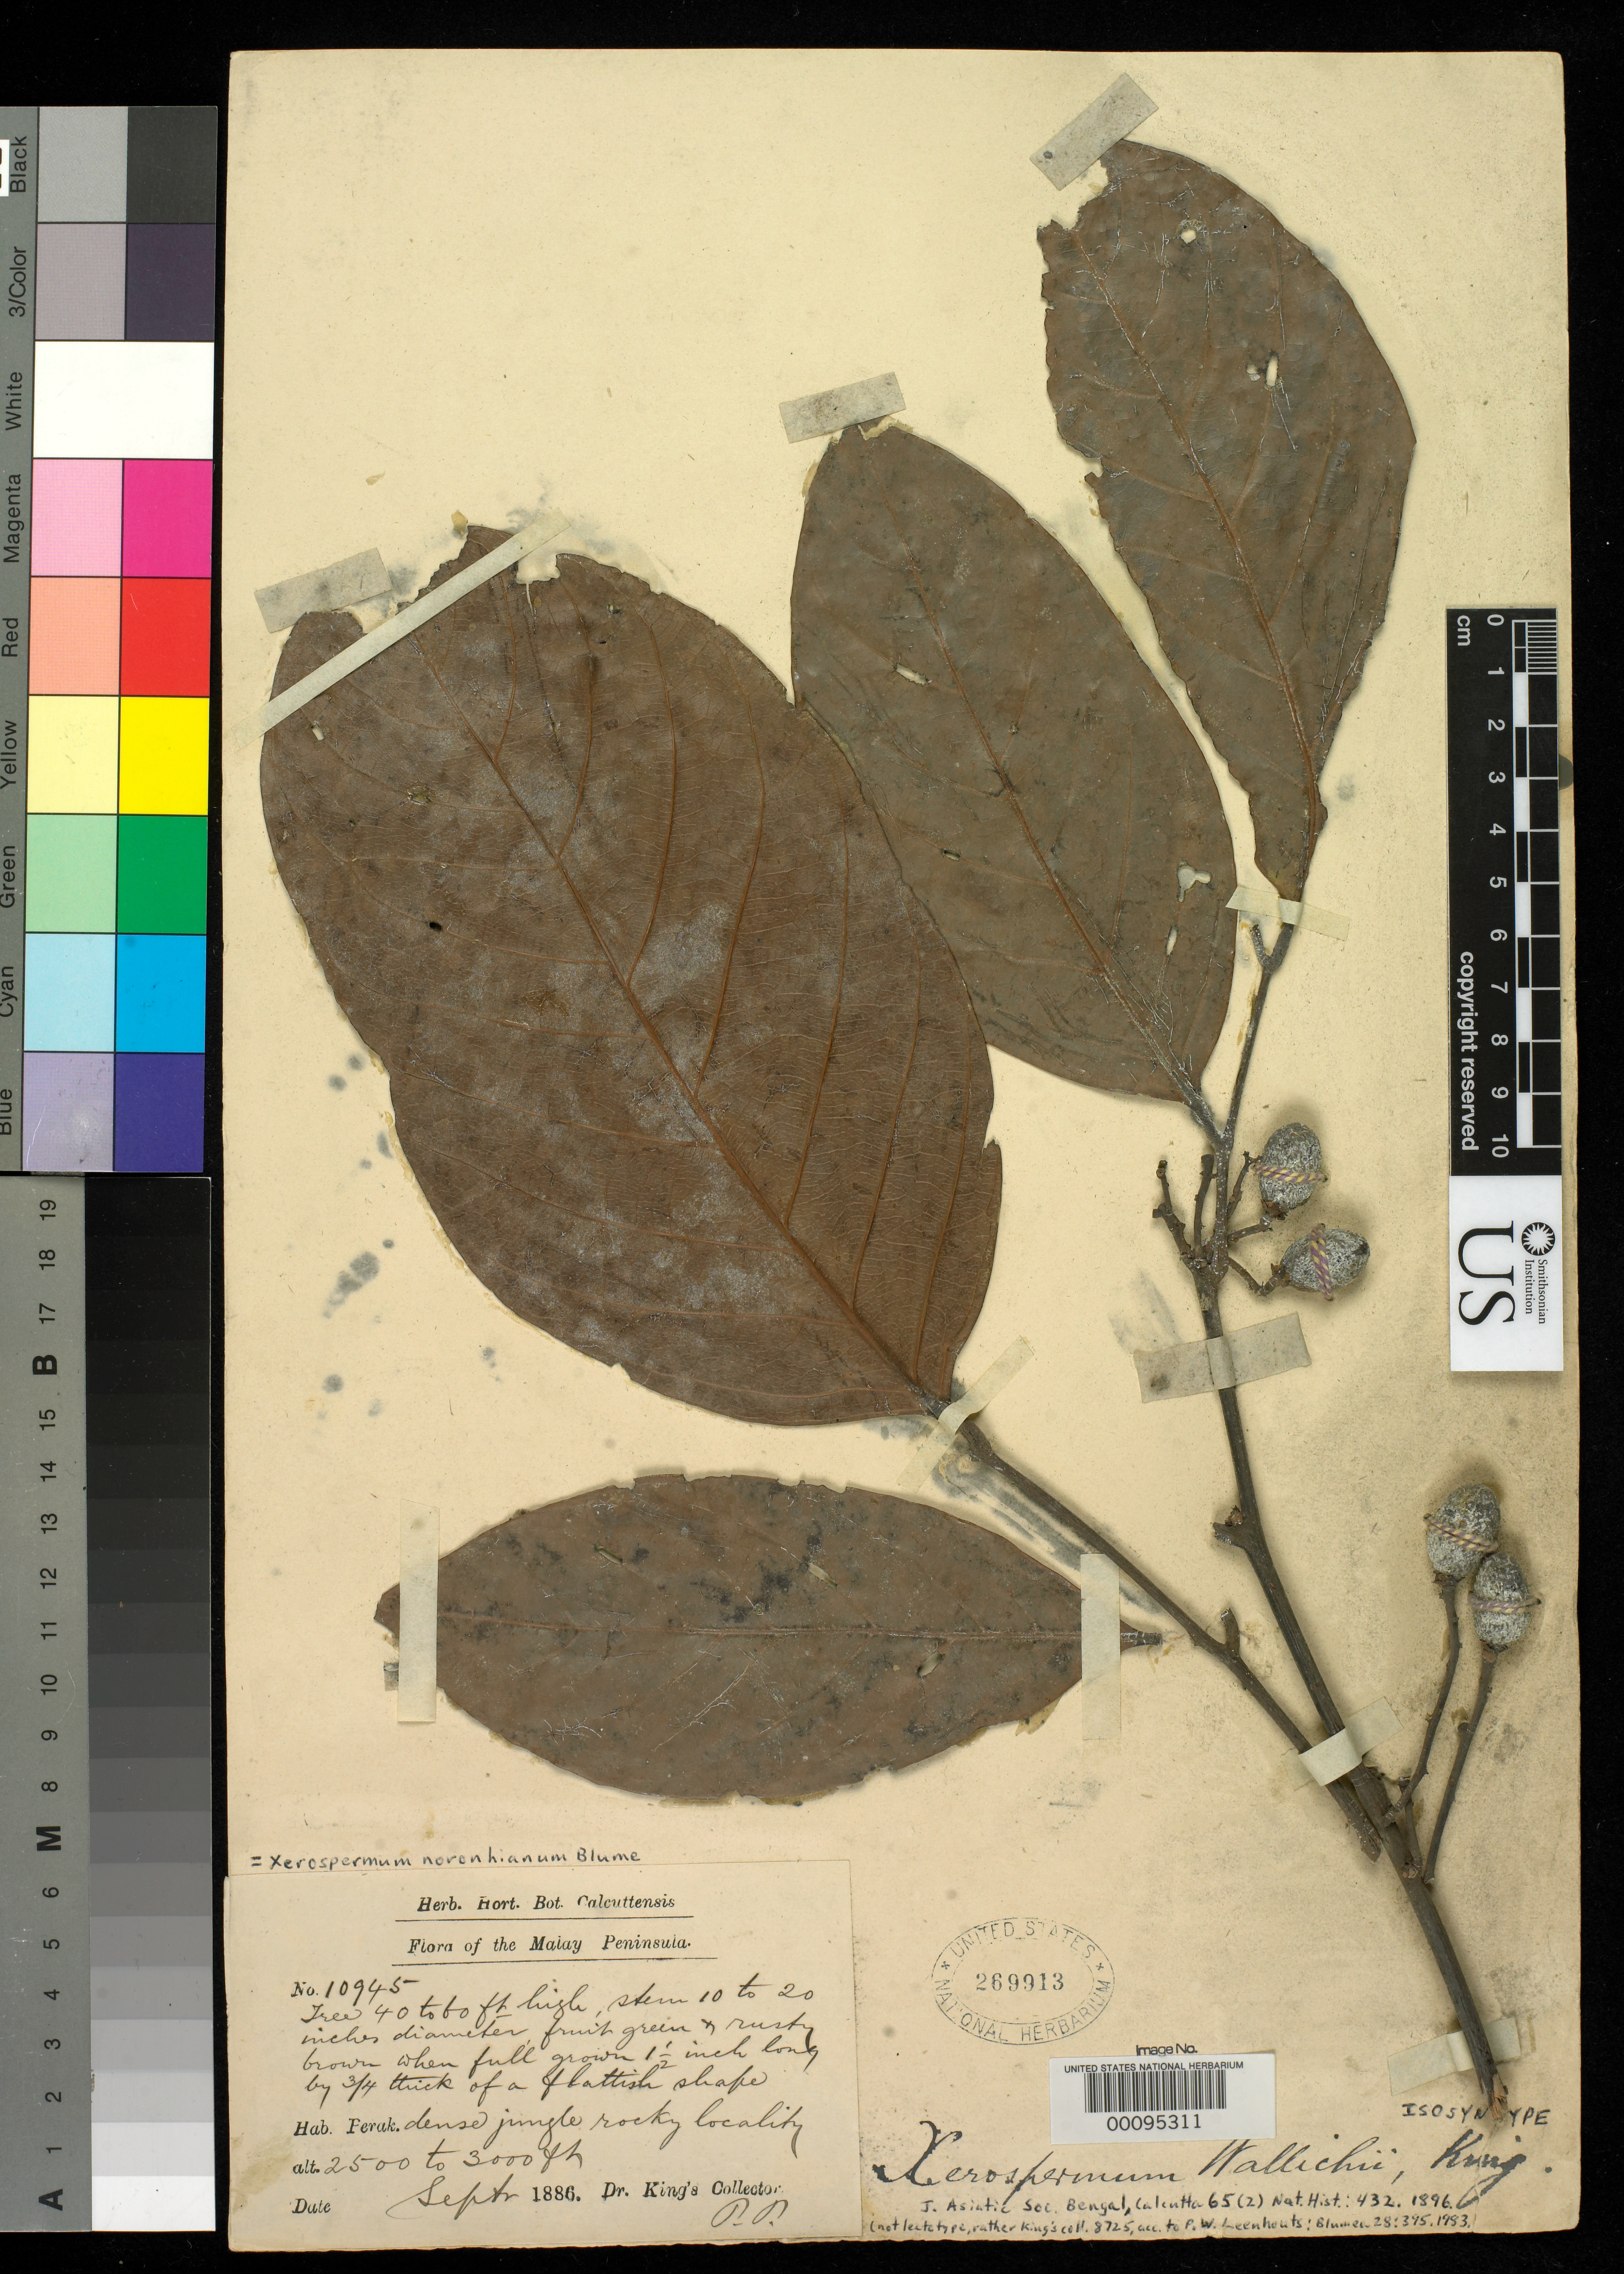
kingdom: Plantae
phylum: Tracheophyta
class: Magnoliopsida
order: Sapindales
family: Sapindaceae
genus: Xerospermum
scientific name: Xerospermum wallichii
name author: King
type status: Isosyntype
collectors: H. Kunstler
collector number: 10945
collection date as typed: Sep 1886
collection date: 1886-09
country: Malaysia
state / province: Perak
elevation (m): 762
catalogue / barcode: US 269913